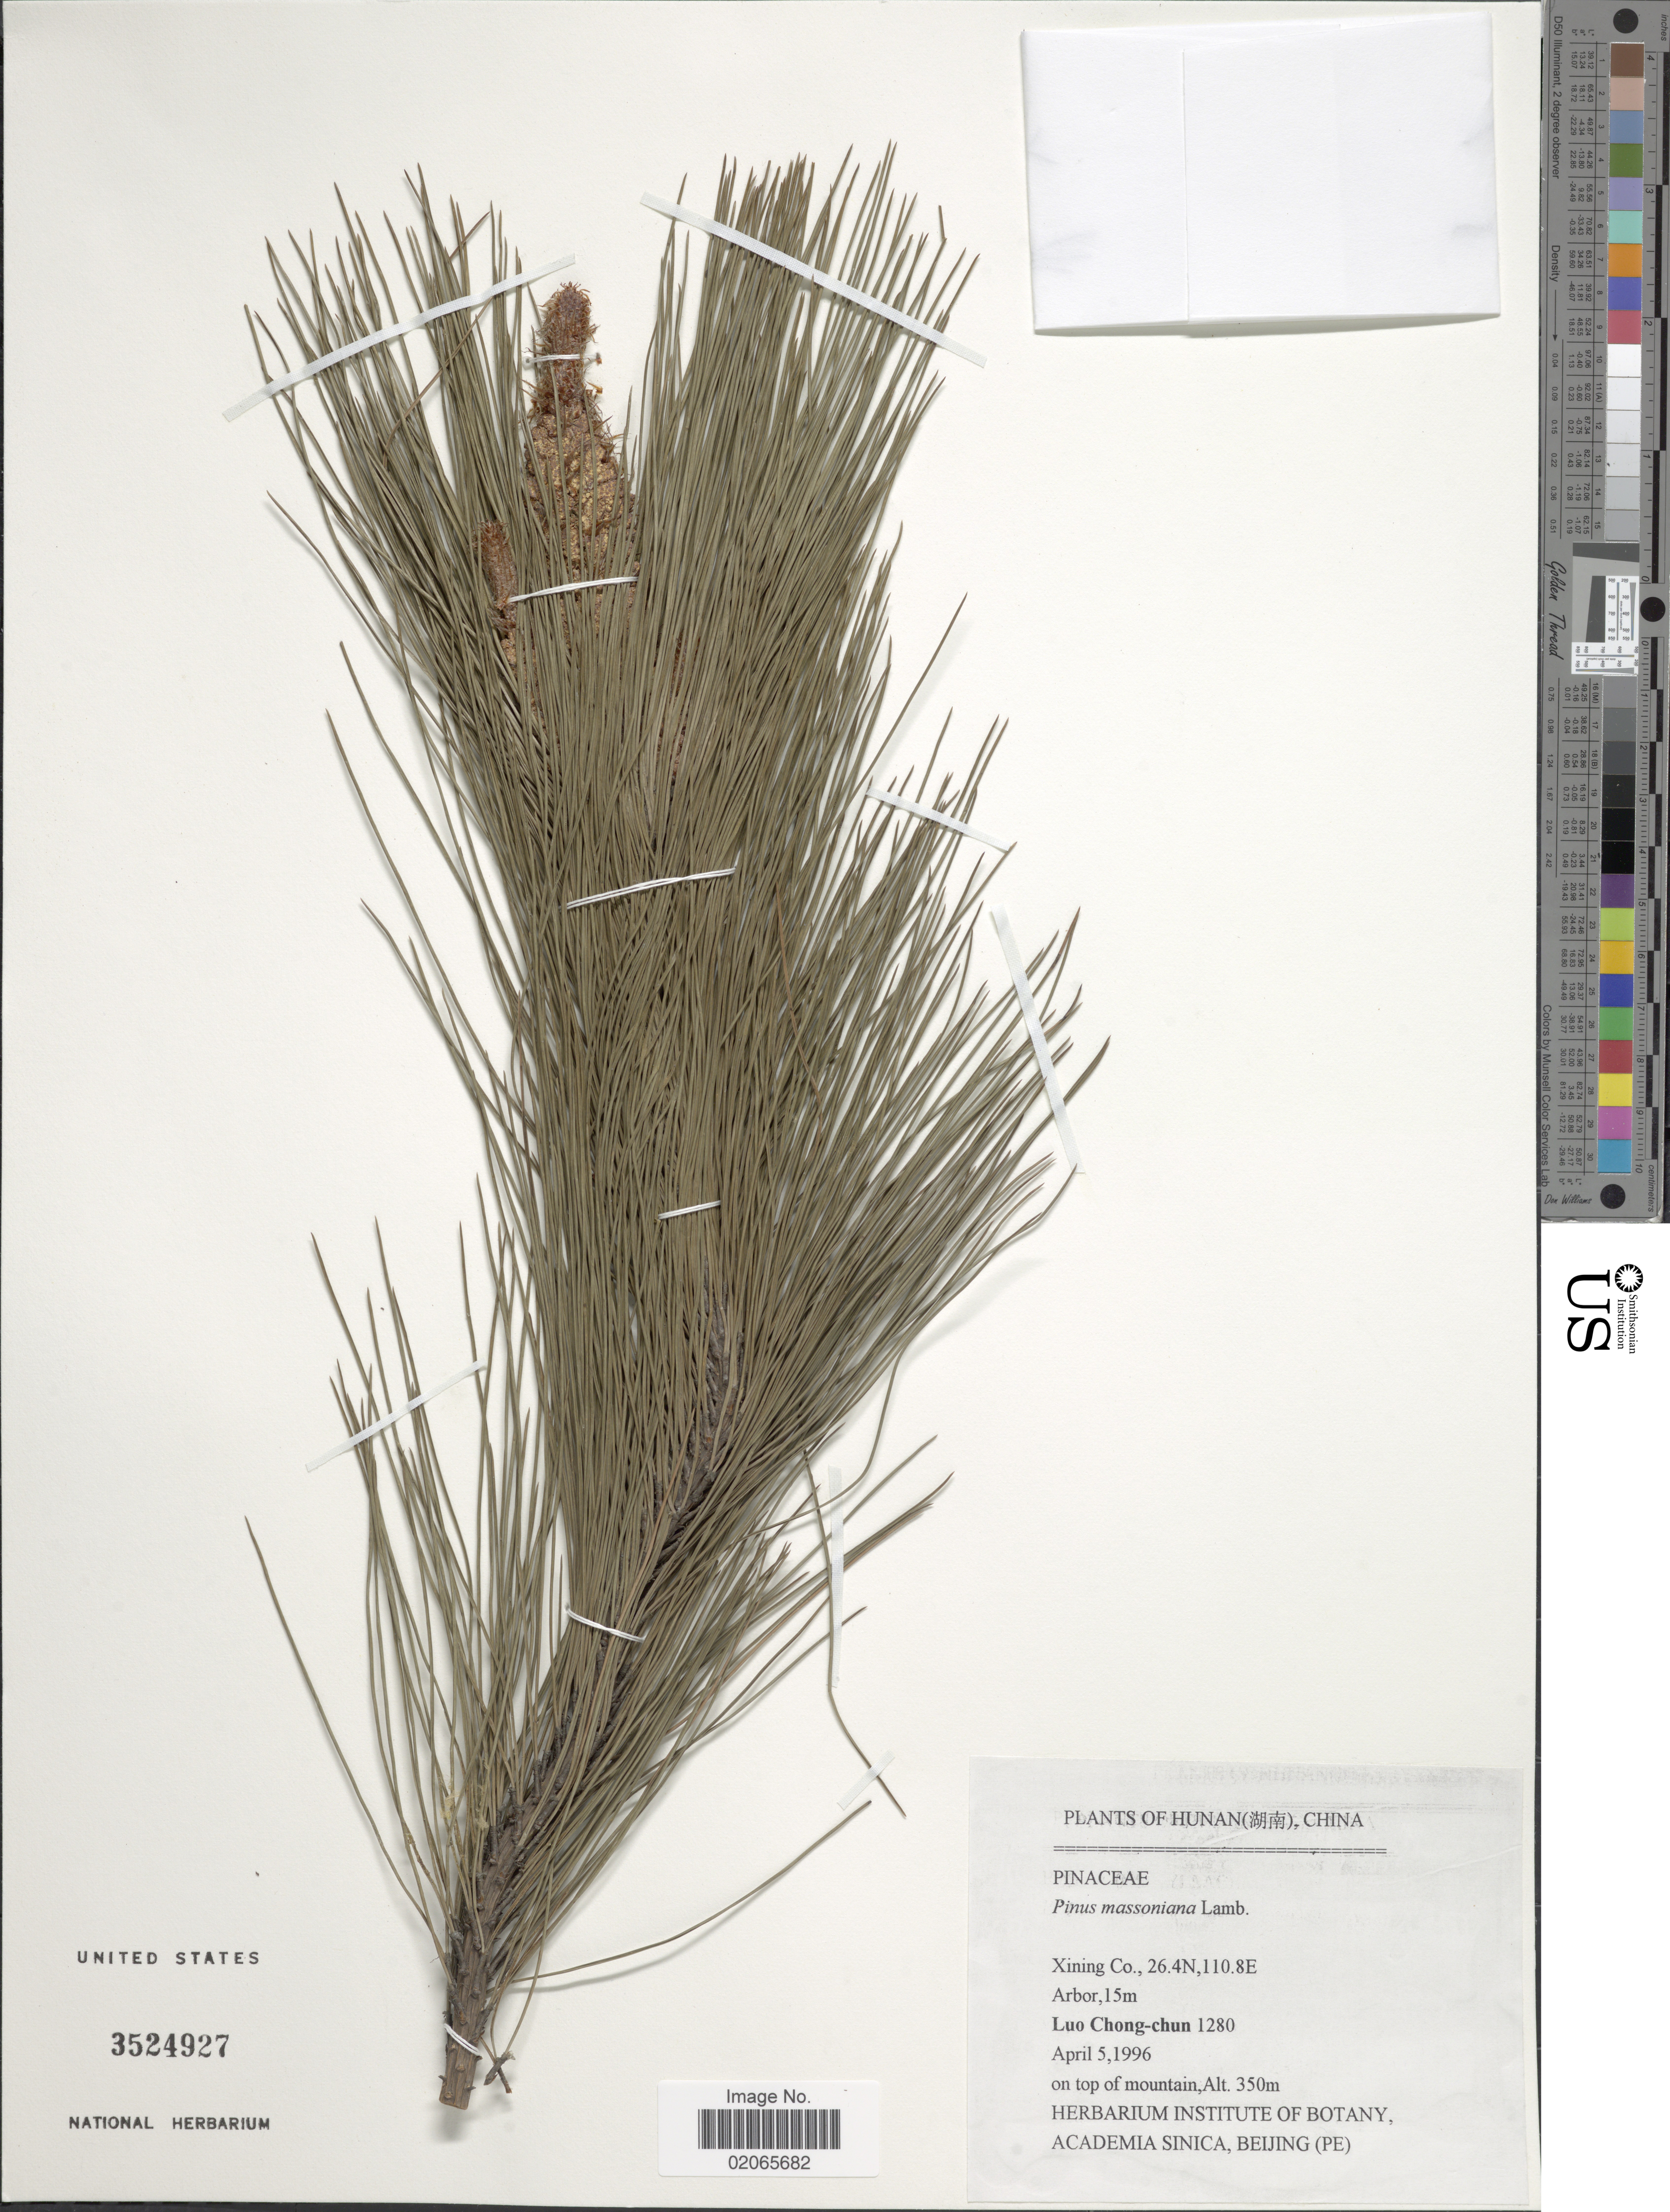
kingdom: Plantae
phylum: Tracheophyta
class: Pinopsida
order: Pinales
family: Pinaceae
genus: Pinus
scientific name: Pinus massoniana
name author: D. Don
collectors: L. Chong-Chun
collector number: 1280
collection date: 1996-04-05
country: China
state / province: Hunan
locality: Hunan, China, Xining Co.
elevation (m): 350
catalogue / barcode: US 3524927